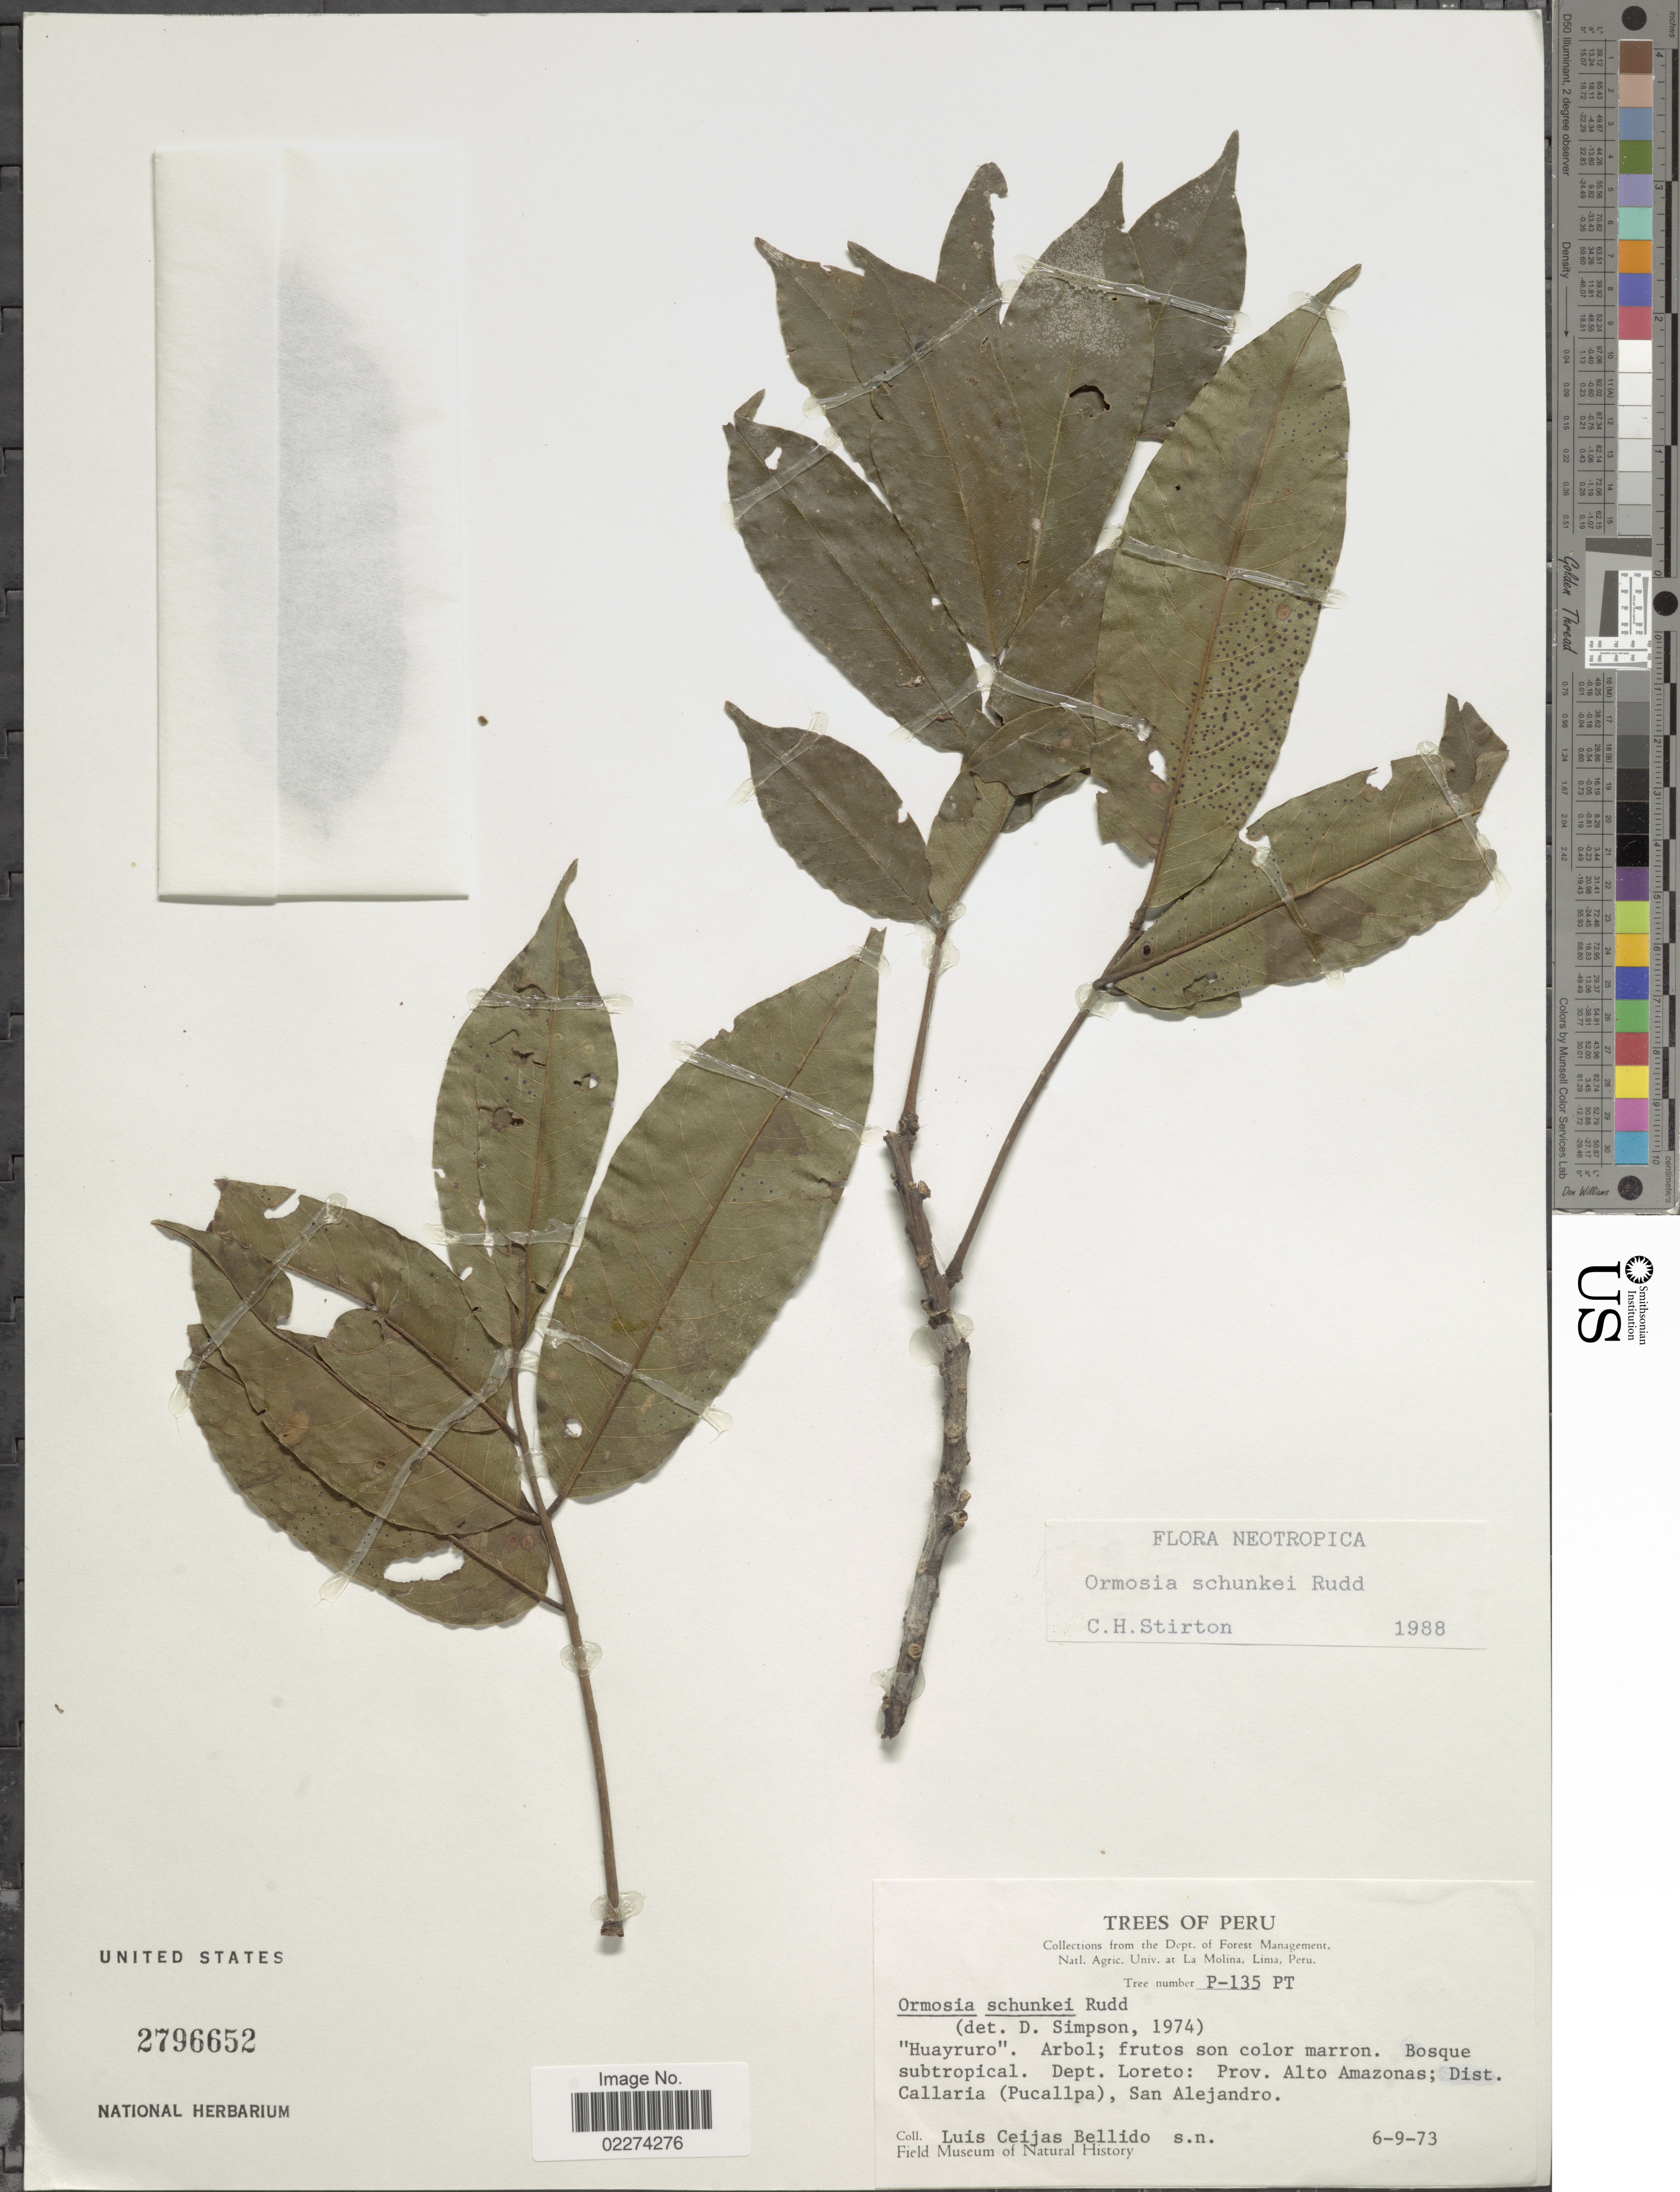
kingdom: Plantae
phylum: Tracheophyta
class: Magnoliopsida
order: Fabales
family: Fabaceae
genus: Ormosia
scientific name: Ormosia schunkei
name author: Rudd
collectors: L. Bellido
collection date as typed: Transcribed d/m/y: 6/9/73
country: Peru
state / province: Loreto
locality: Dept. Loreto: Prov. Alto Amazonas, Dist. Callaria (Pucallpa), San Alejandro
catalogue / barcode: US 2796652